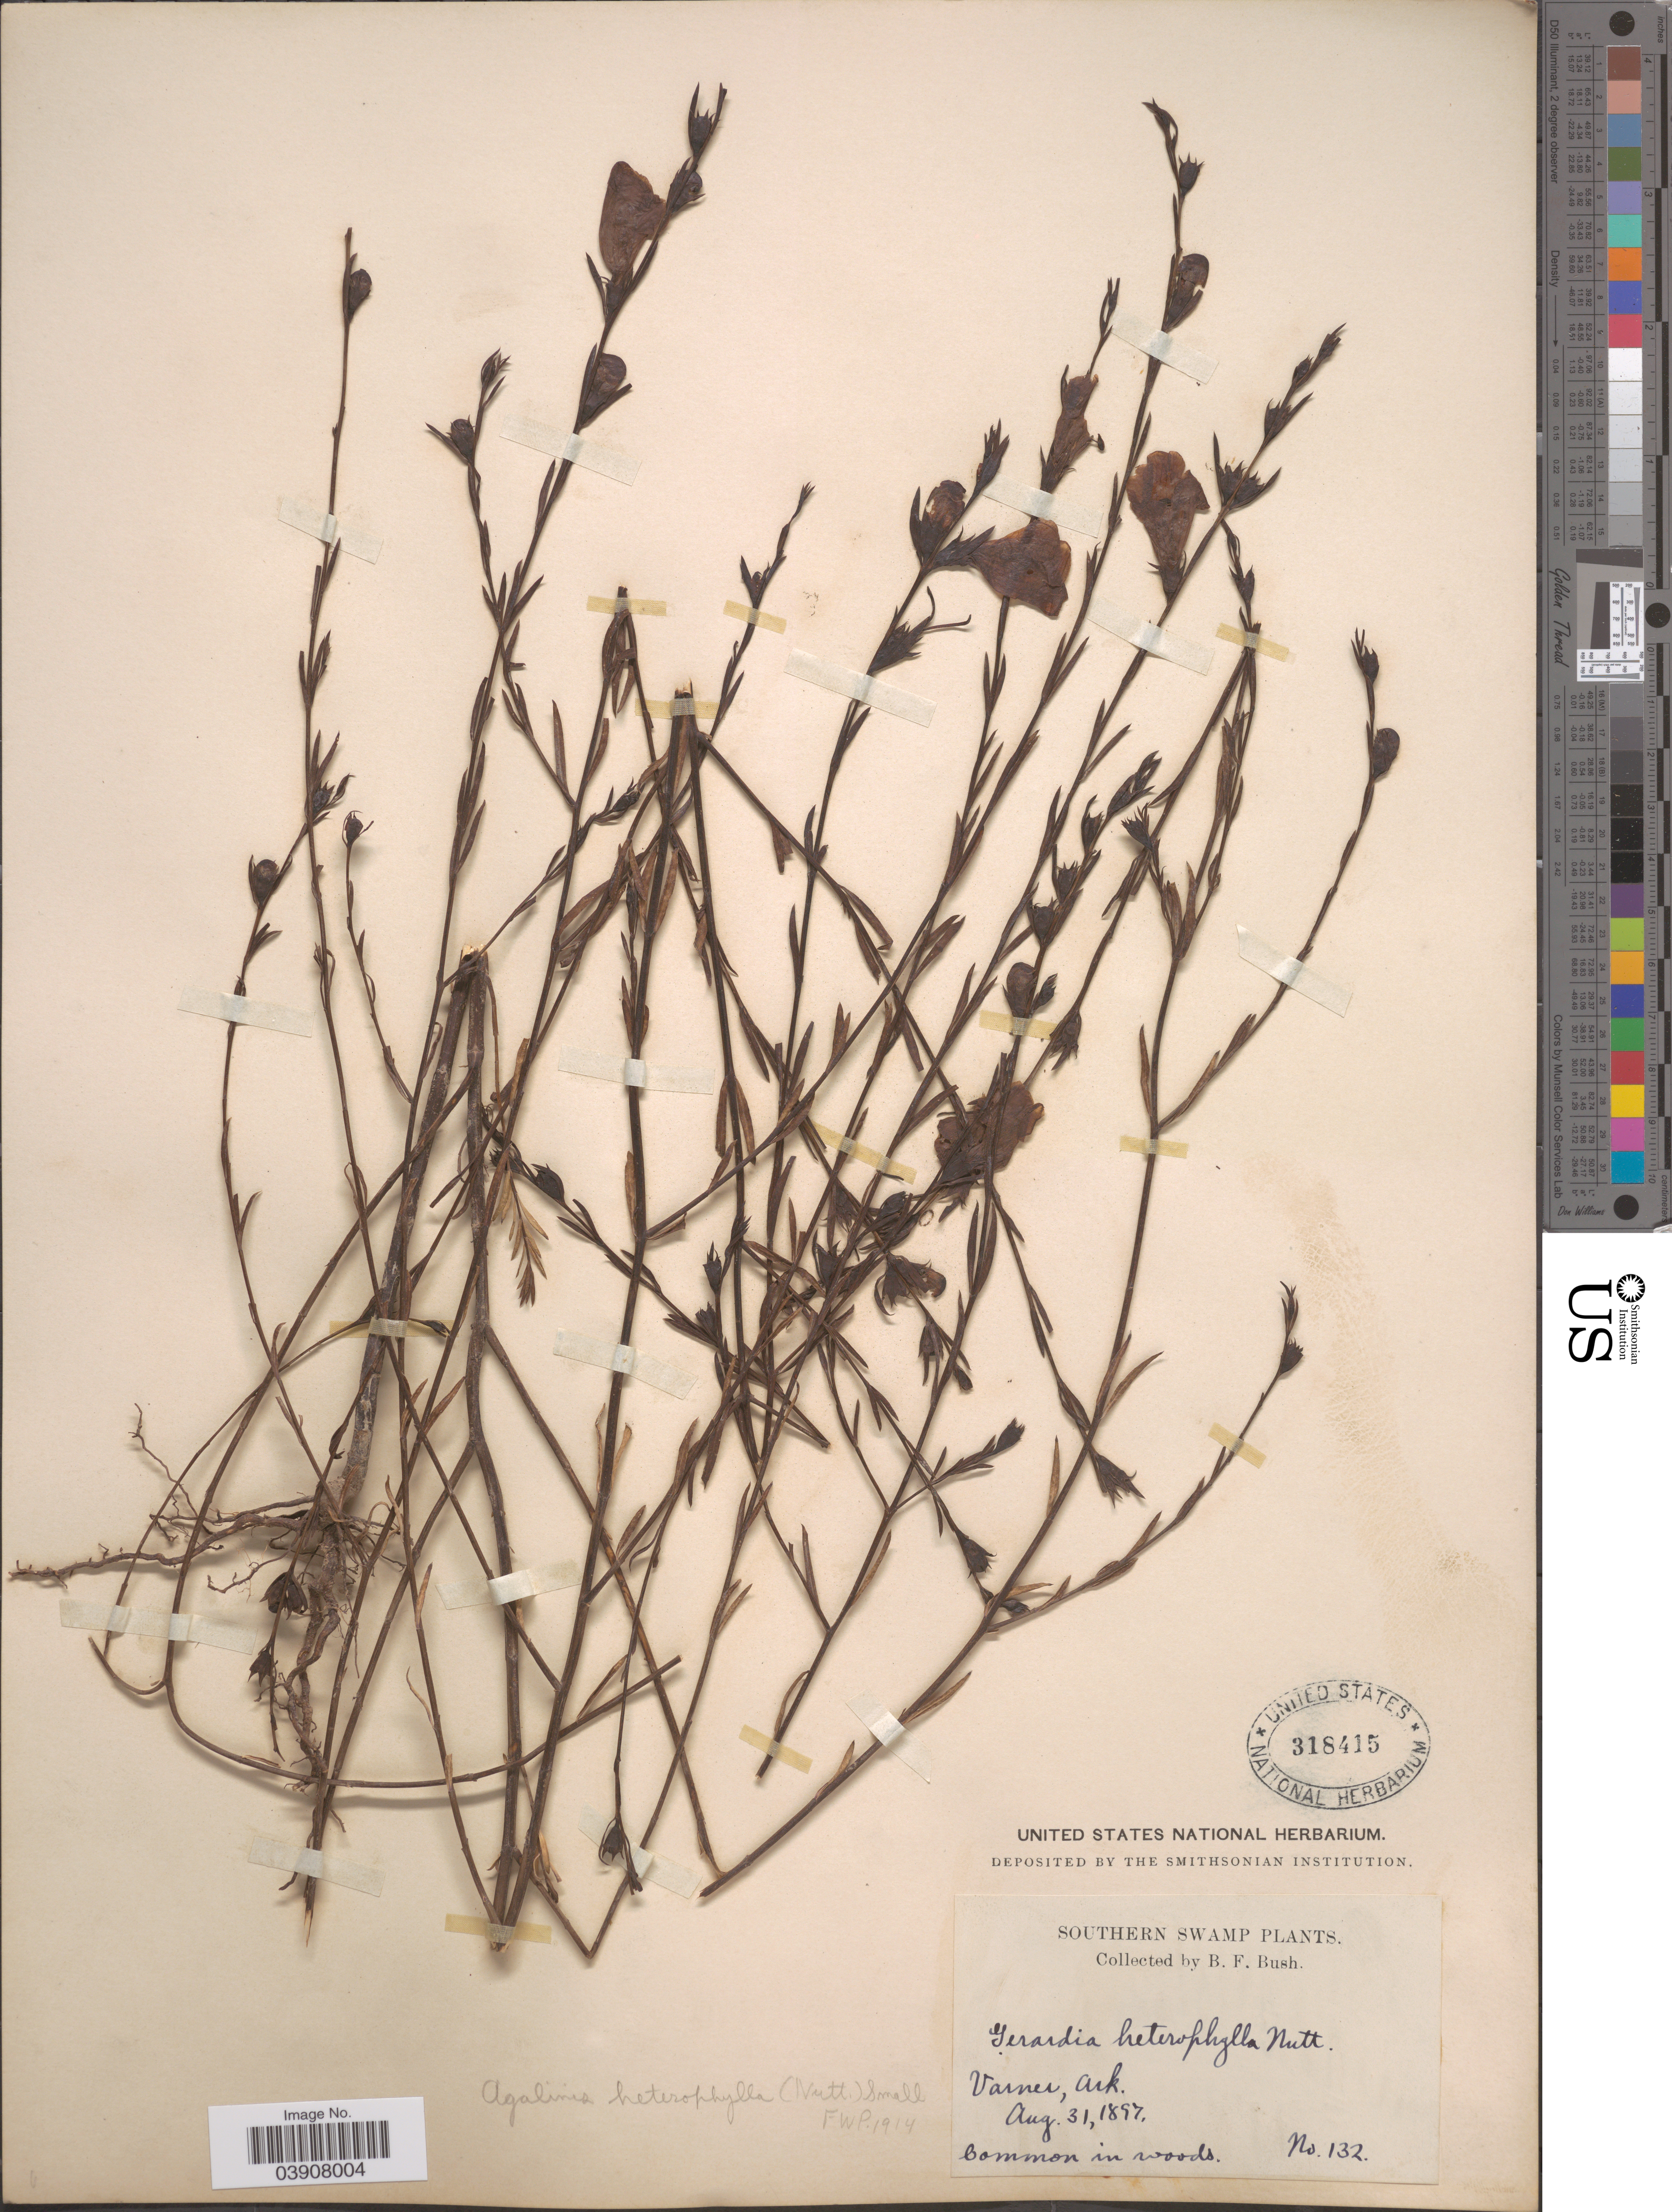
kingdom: Plantae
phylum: Tracheophyta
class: Magnoliopsida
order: Lamiales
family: Orobanchaceae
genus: Agalinis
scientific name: Agalinis heterophylla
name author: (Nutt.) Small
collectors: B. F. Bush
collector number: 132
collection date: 1897-08-31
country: United States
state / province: Arkansas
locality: Southern Swamp. Varner.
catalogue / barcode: US 318415